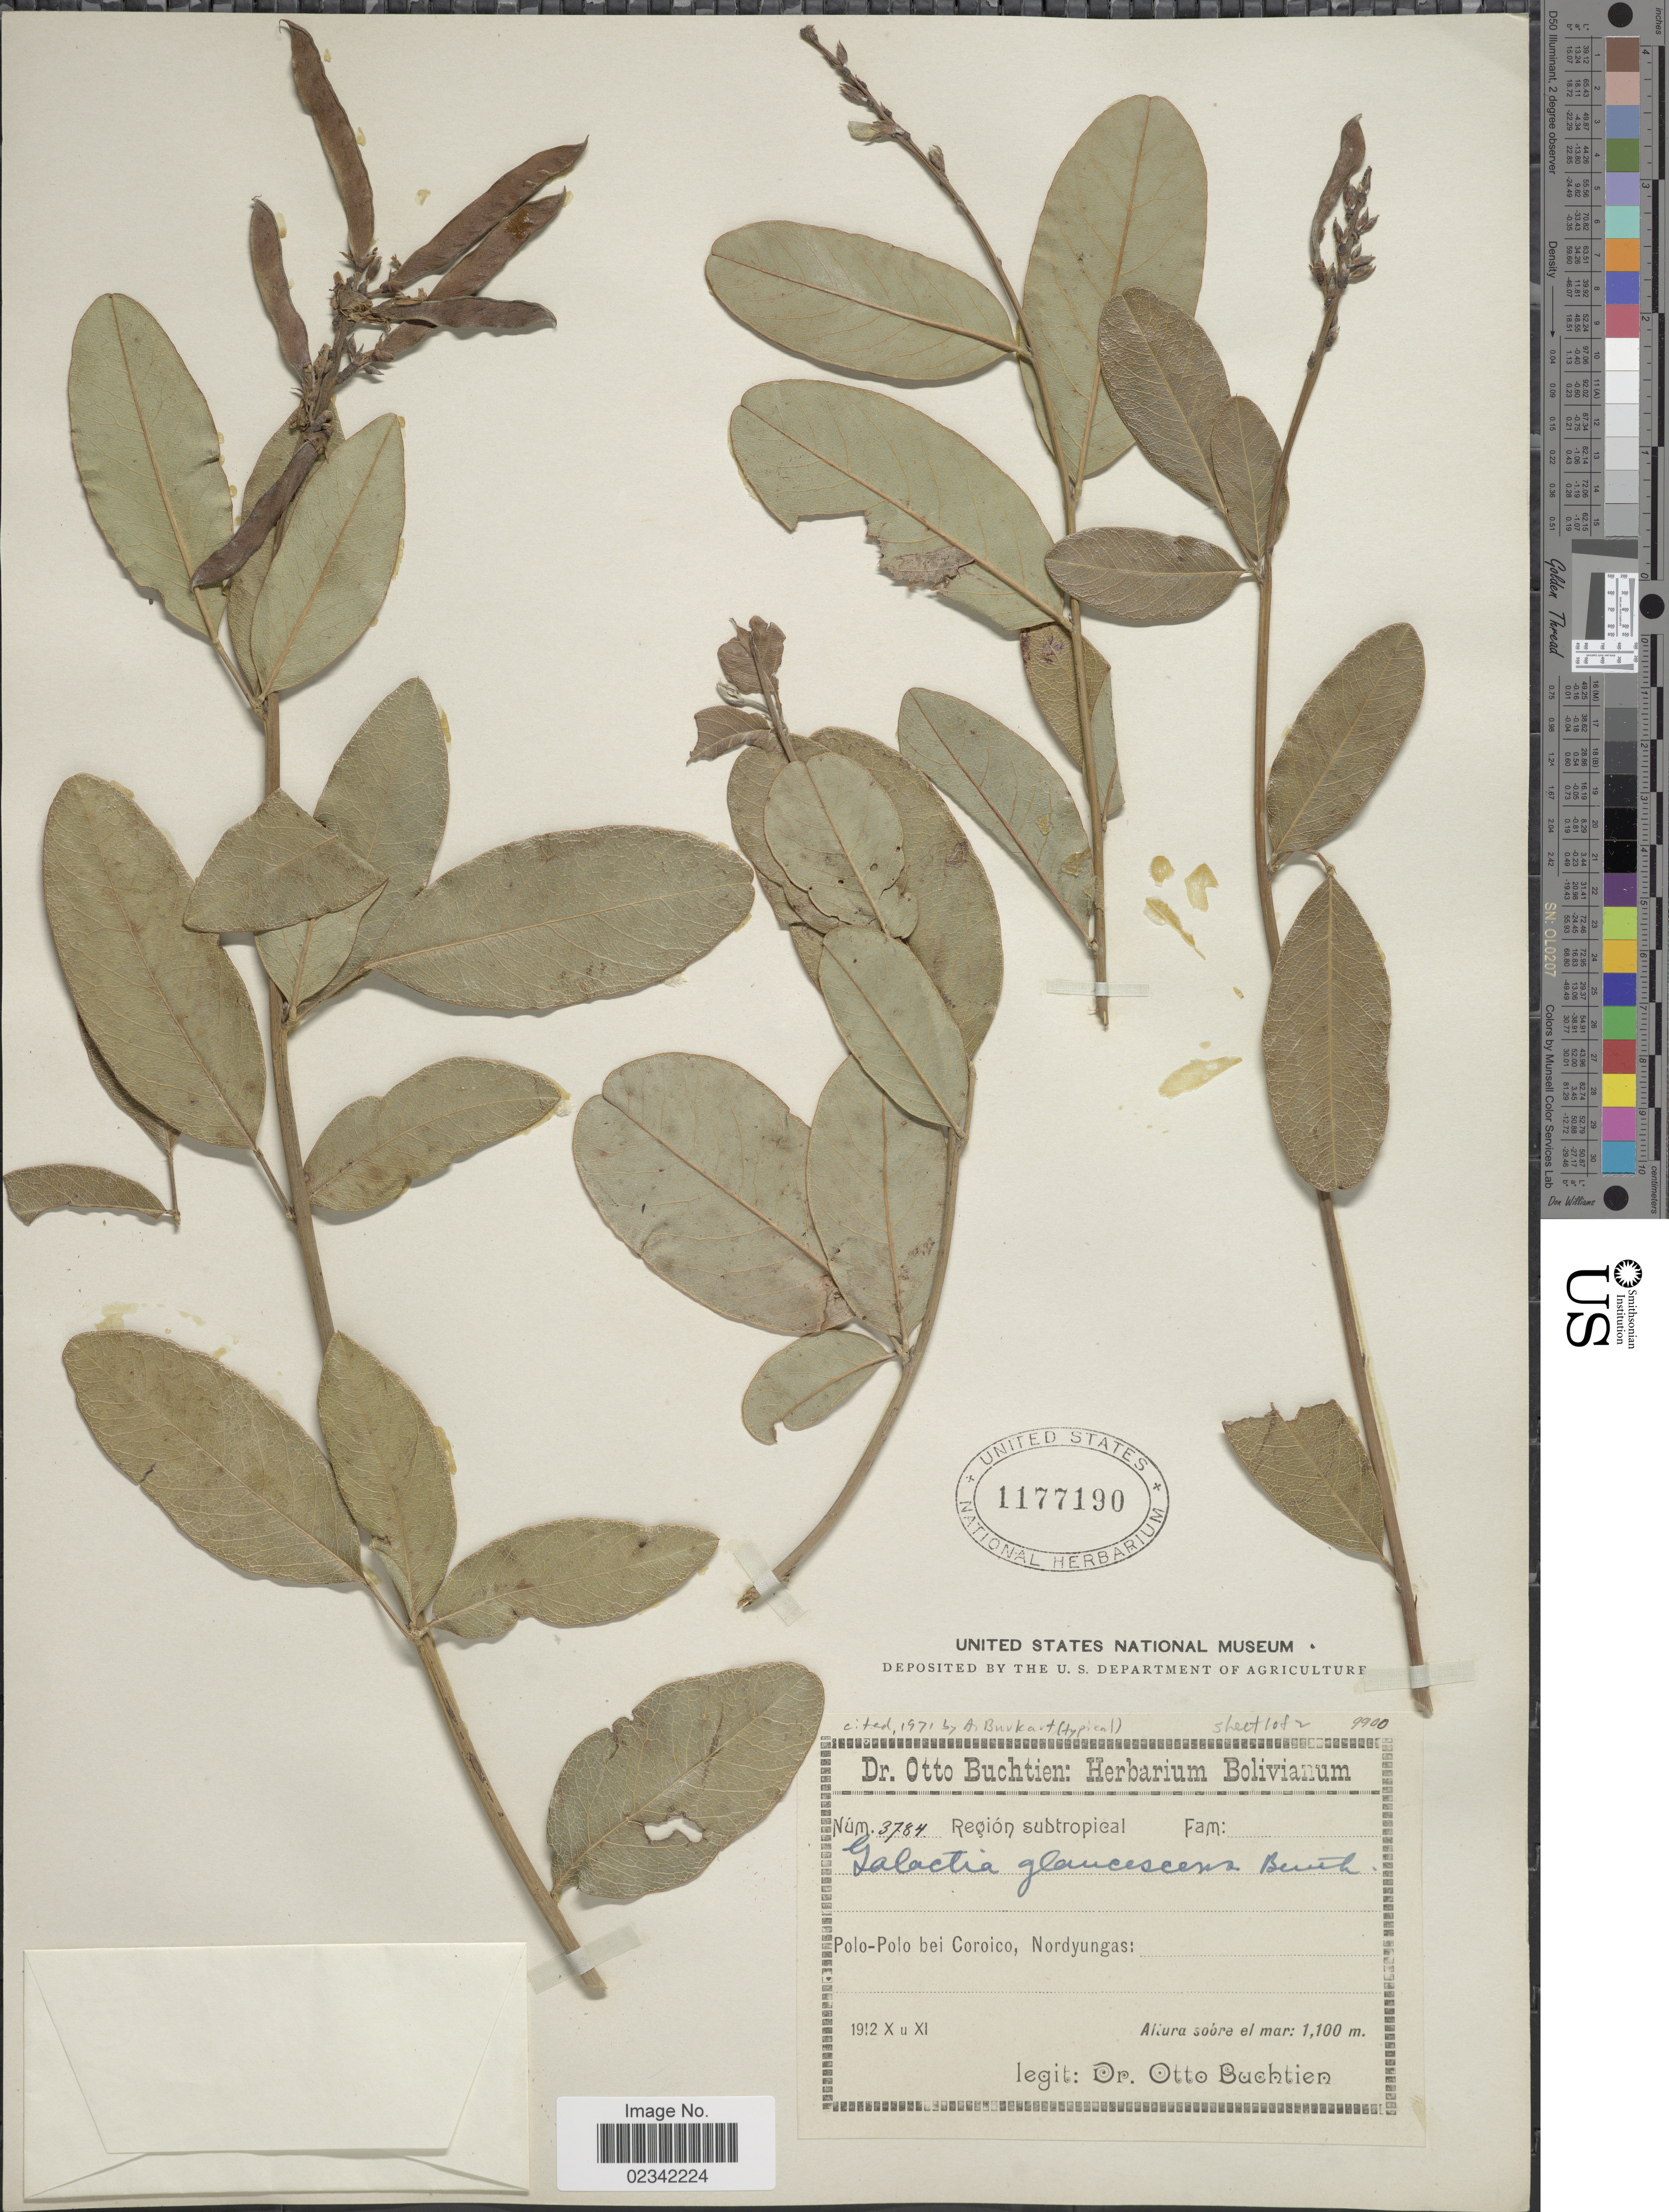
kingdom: Plantae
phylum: Tracheophyta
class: Magnoliopsida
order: Fabales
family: Fabaceae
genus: Galactia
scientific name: Galactia glaucescens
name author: Kunth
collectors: O. Buchtien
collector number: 3784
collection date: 1912-10/1912-11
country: Bolivia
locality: Polo-Polo bei Coroico, Nordyungas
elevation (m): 1100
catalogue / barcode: US 1177190